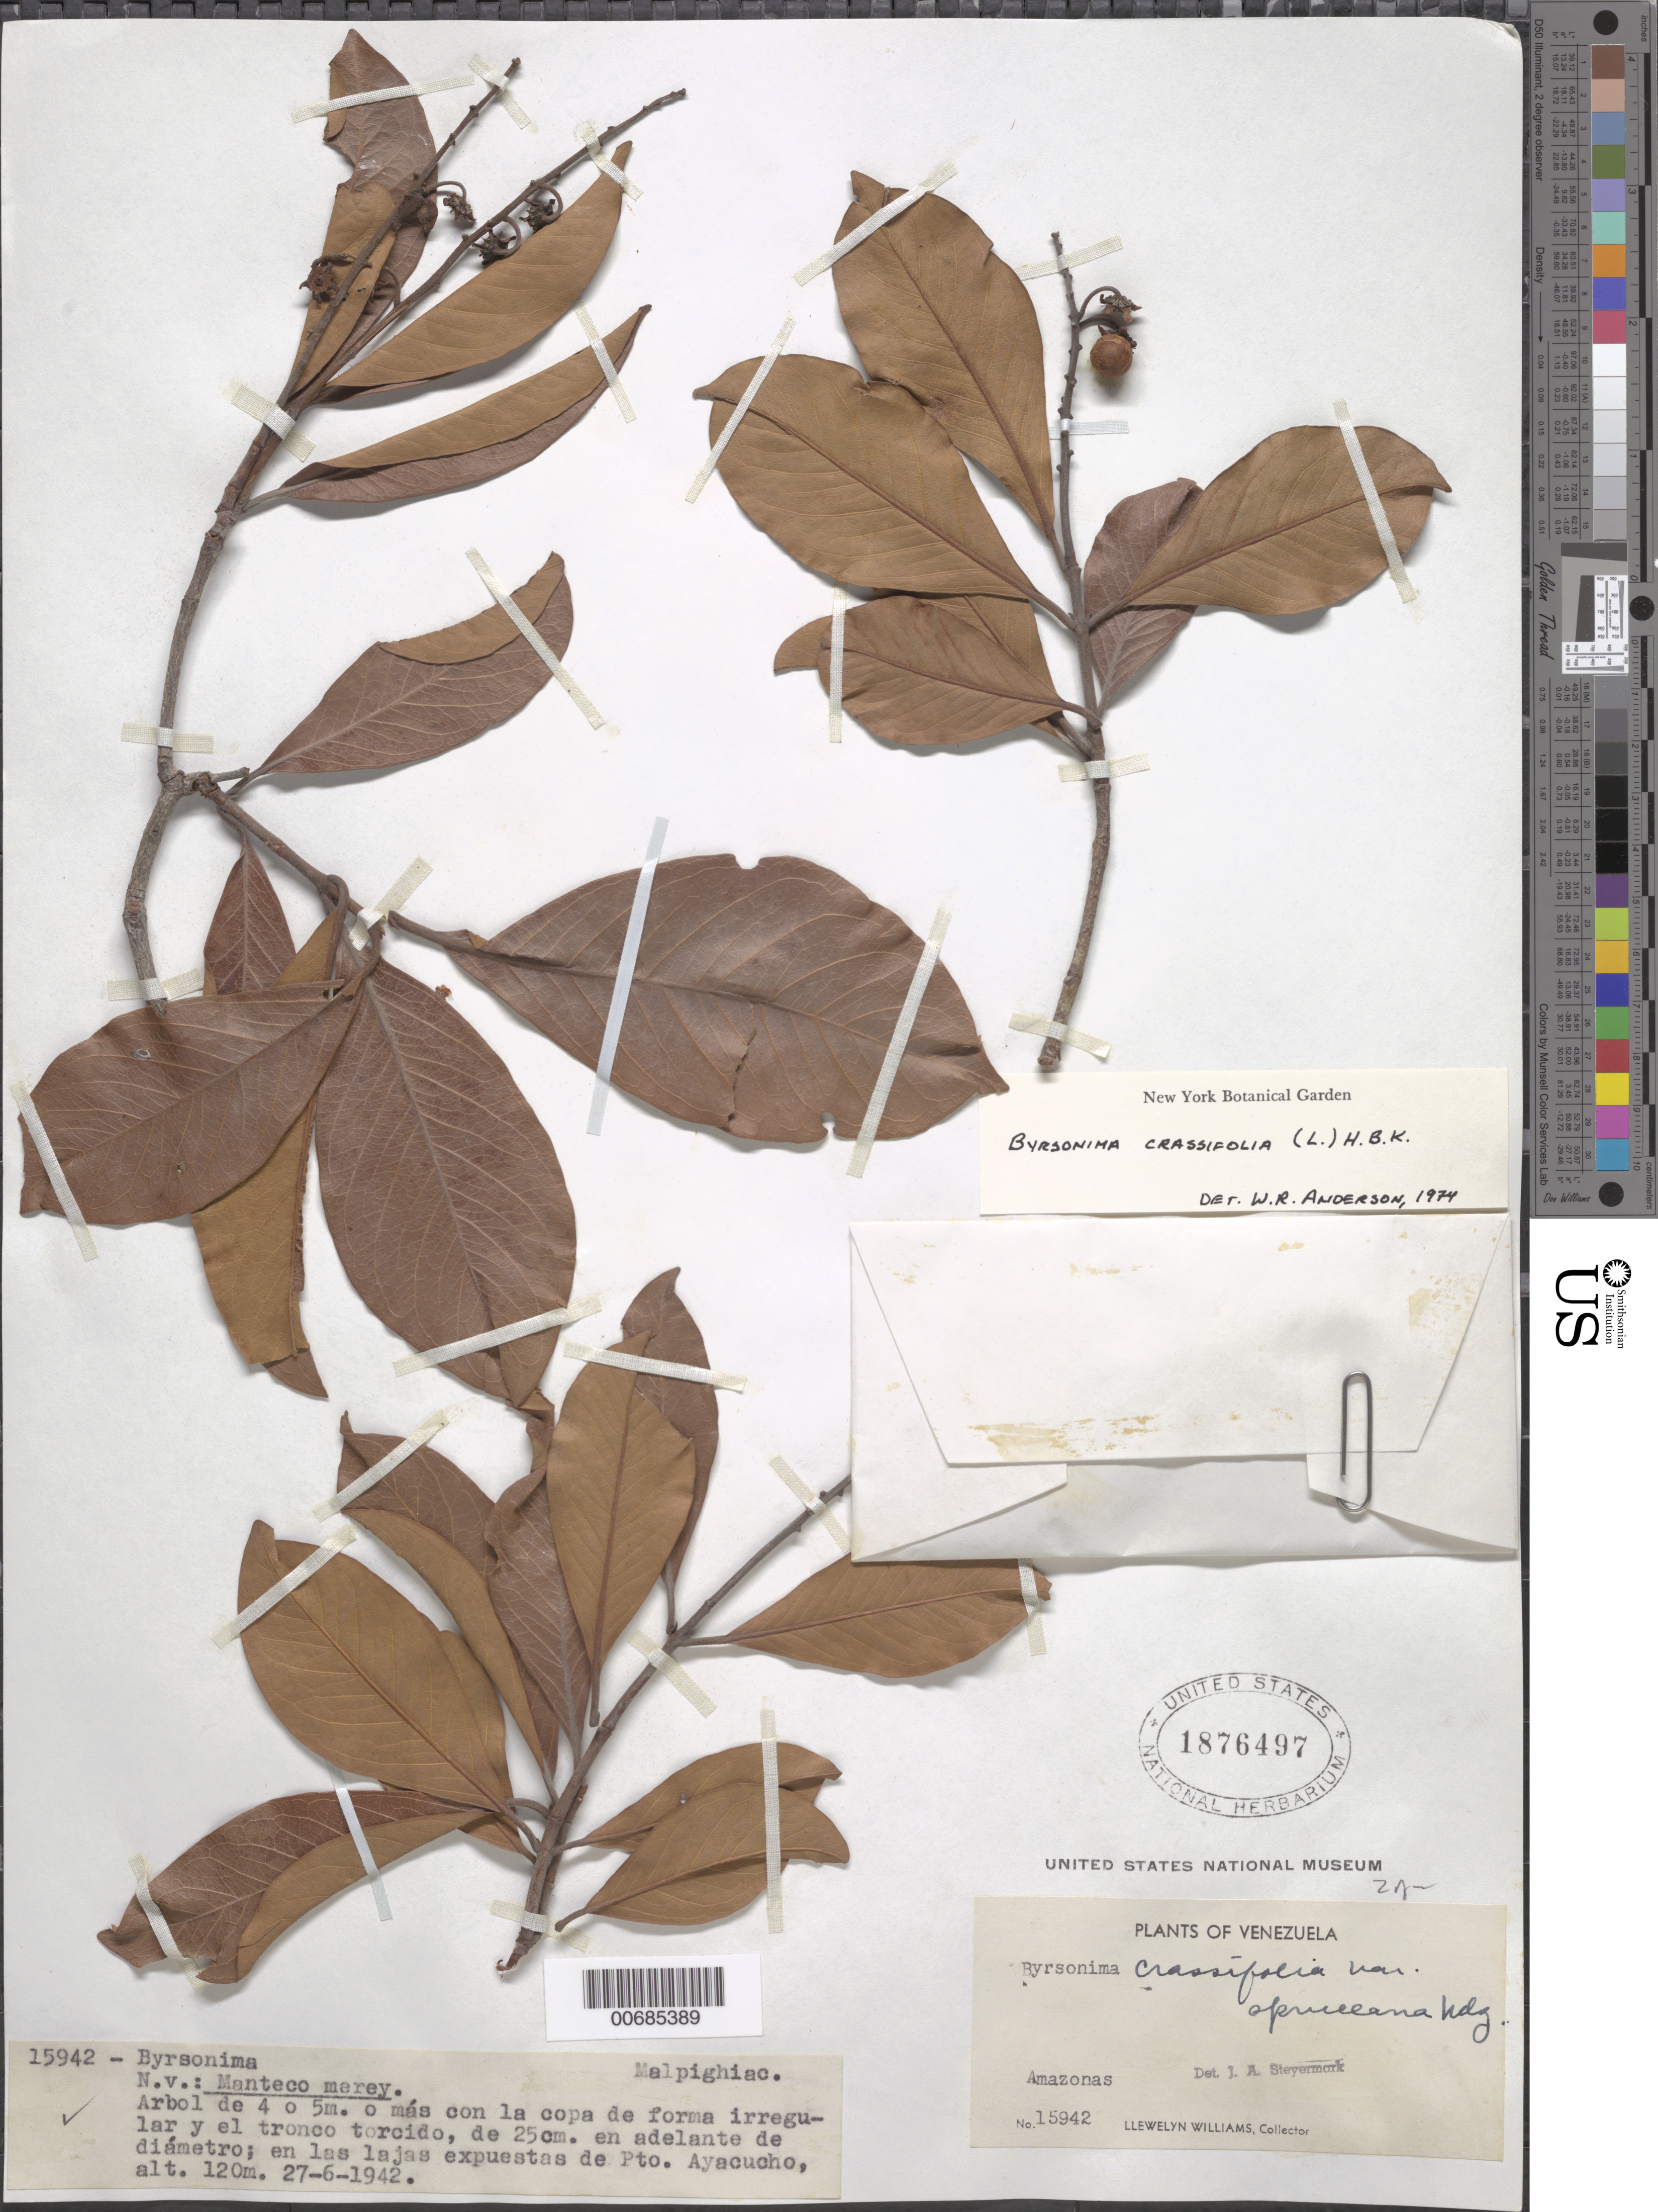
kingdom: Plantae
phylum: Tracheophyta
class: Magnoliopsida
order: Malpighiales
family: Malpighiaceae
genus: Byrsonima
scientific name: Byrsonima crassifolia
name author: (L.) Kunth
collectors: Ll. Williams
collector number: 15942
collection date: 1942-06-27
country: Venezuela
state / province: Amazonas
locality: En las lajas expuestas de Pto. Ayacucho.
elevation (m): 120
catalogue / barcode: US 1876497